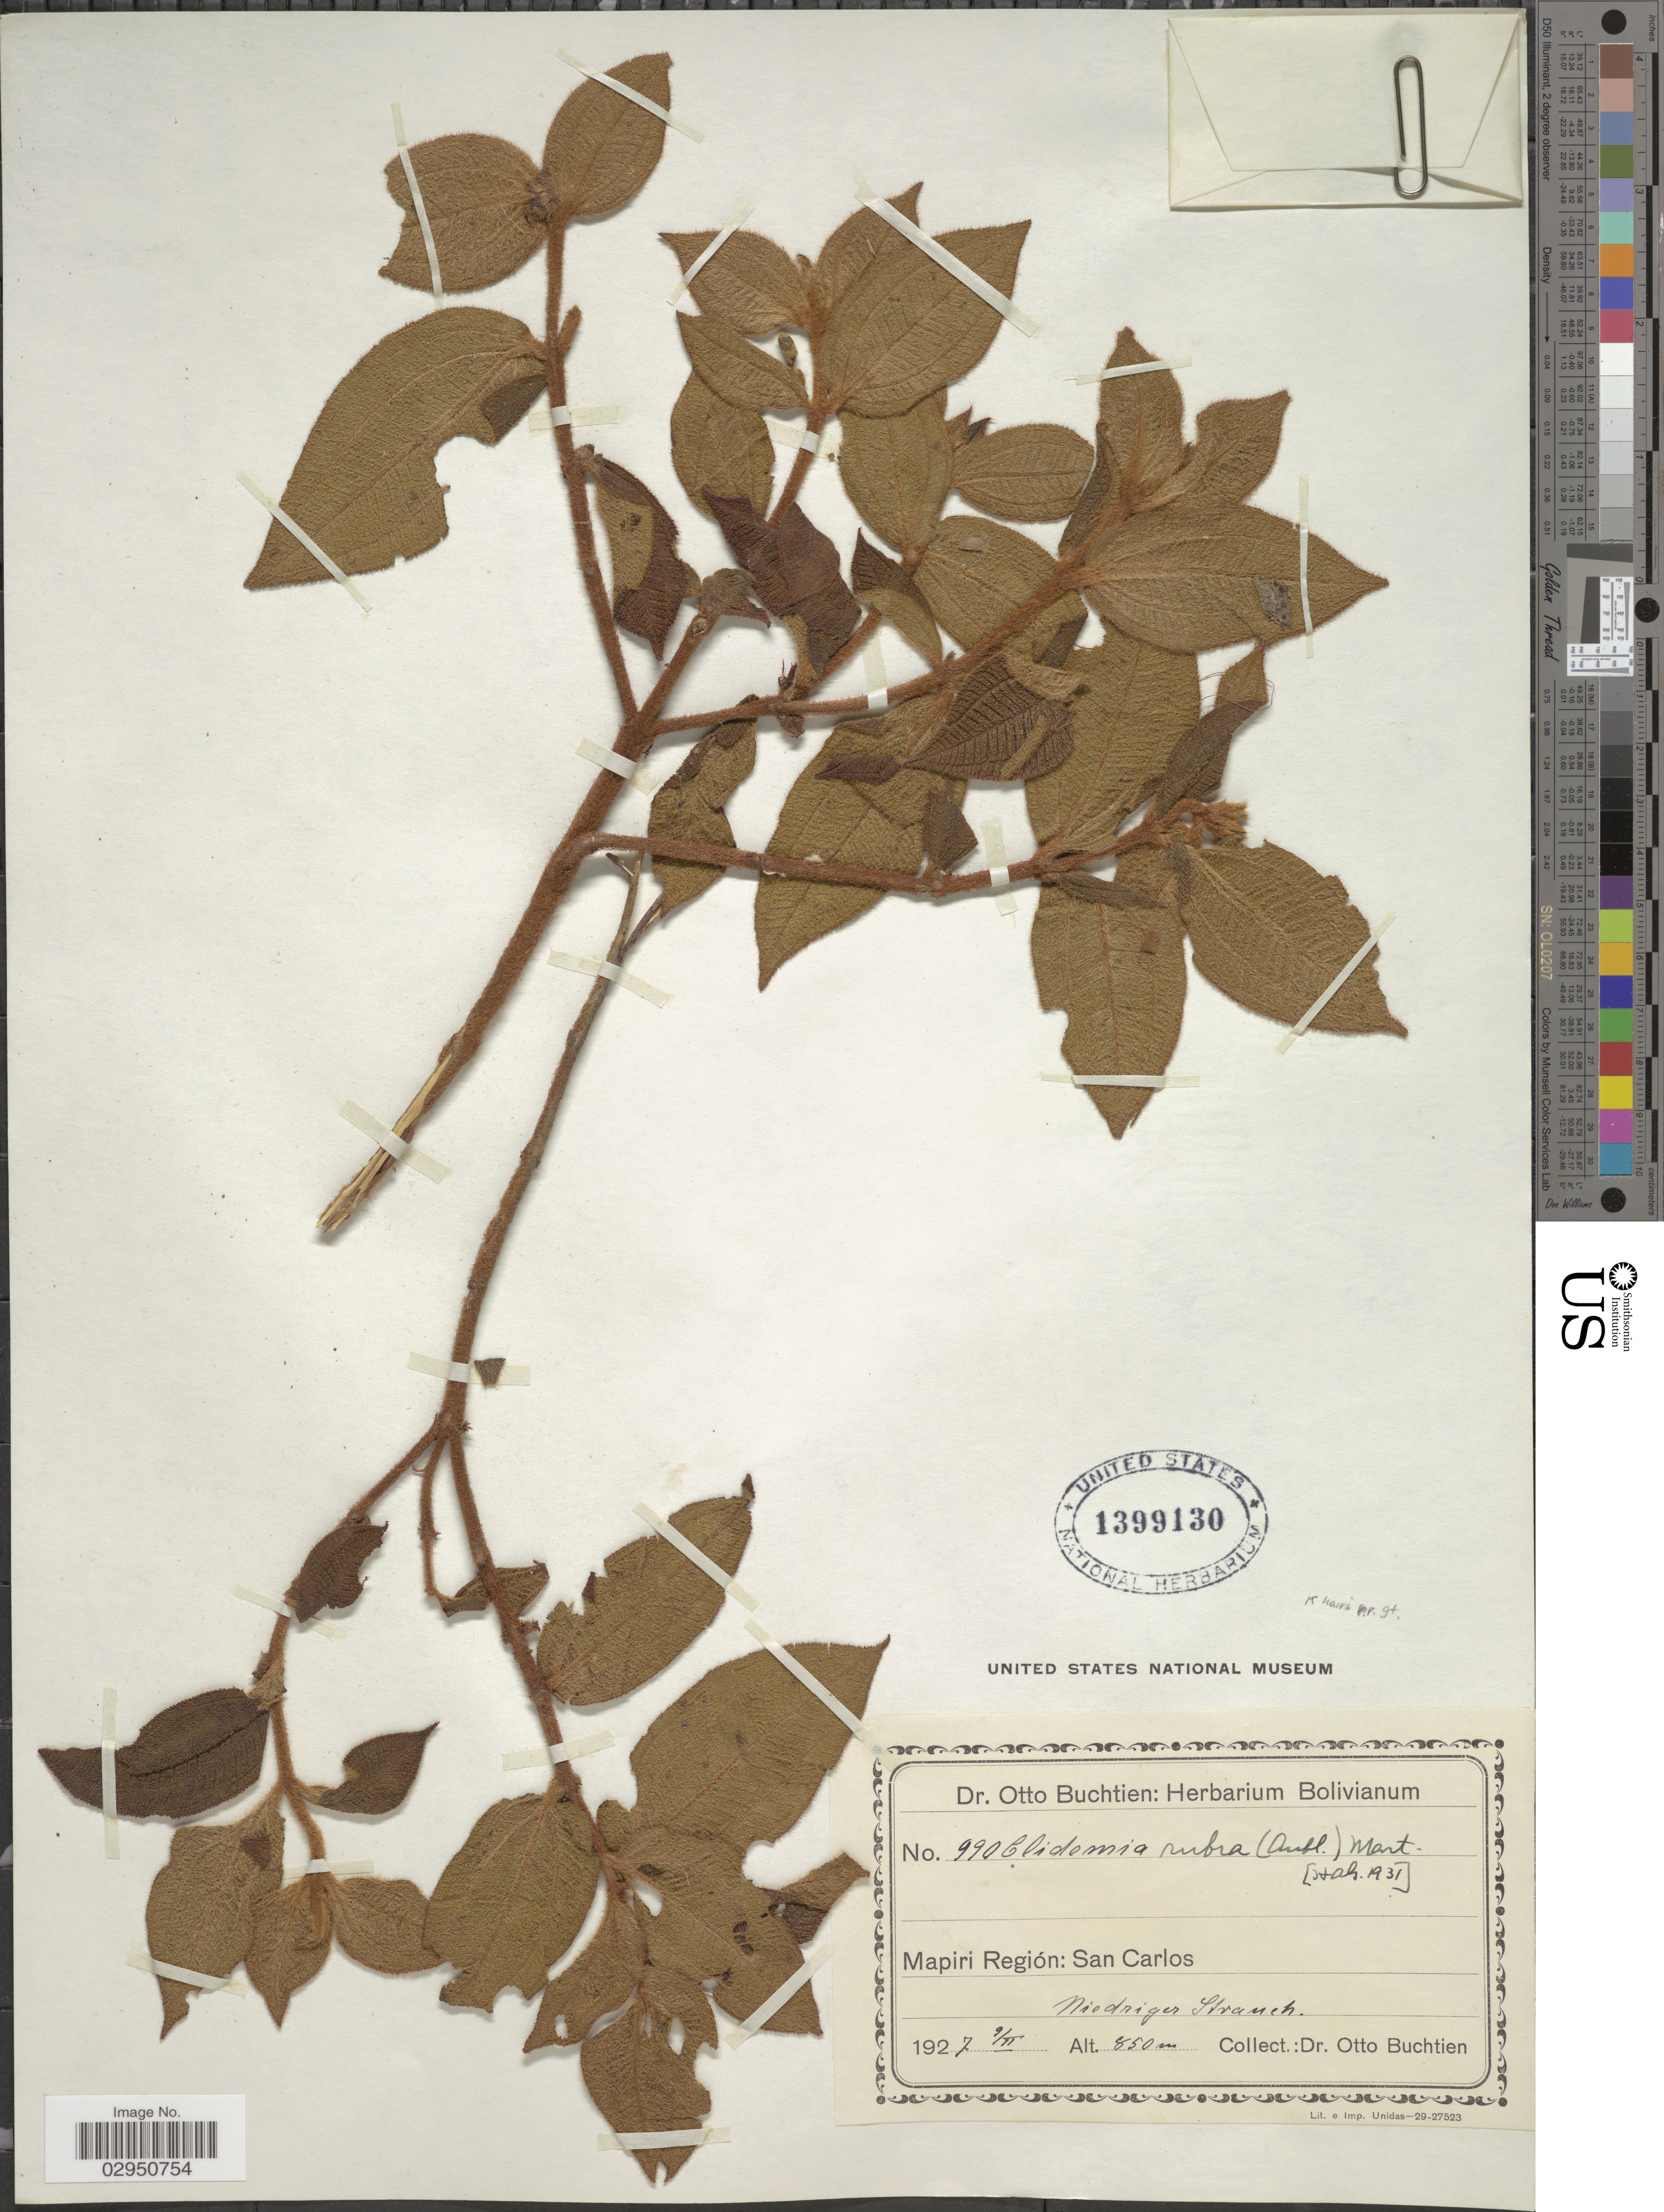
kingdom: Plantae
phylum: Tracheophyta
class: Magnoliopsida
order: Myrtales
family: Melastomataceae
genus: Clidemia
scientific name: Clidemia rubra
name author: (Aubl.) Mart.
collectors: O. Buchtien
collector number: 990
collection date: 1927-02-09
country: Bolivia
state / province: La Paz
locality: Mapiri Región: San Carlos.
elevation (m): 850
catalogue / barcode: US 1399130